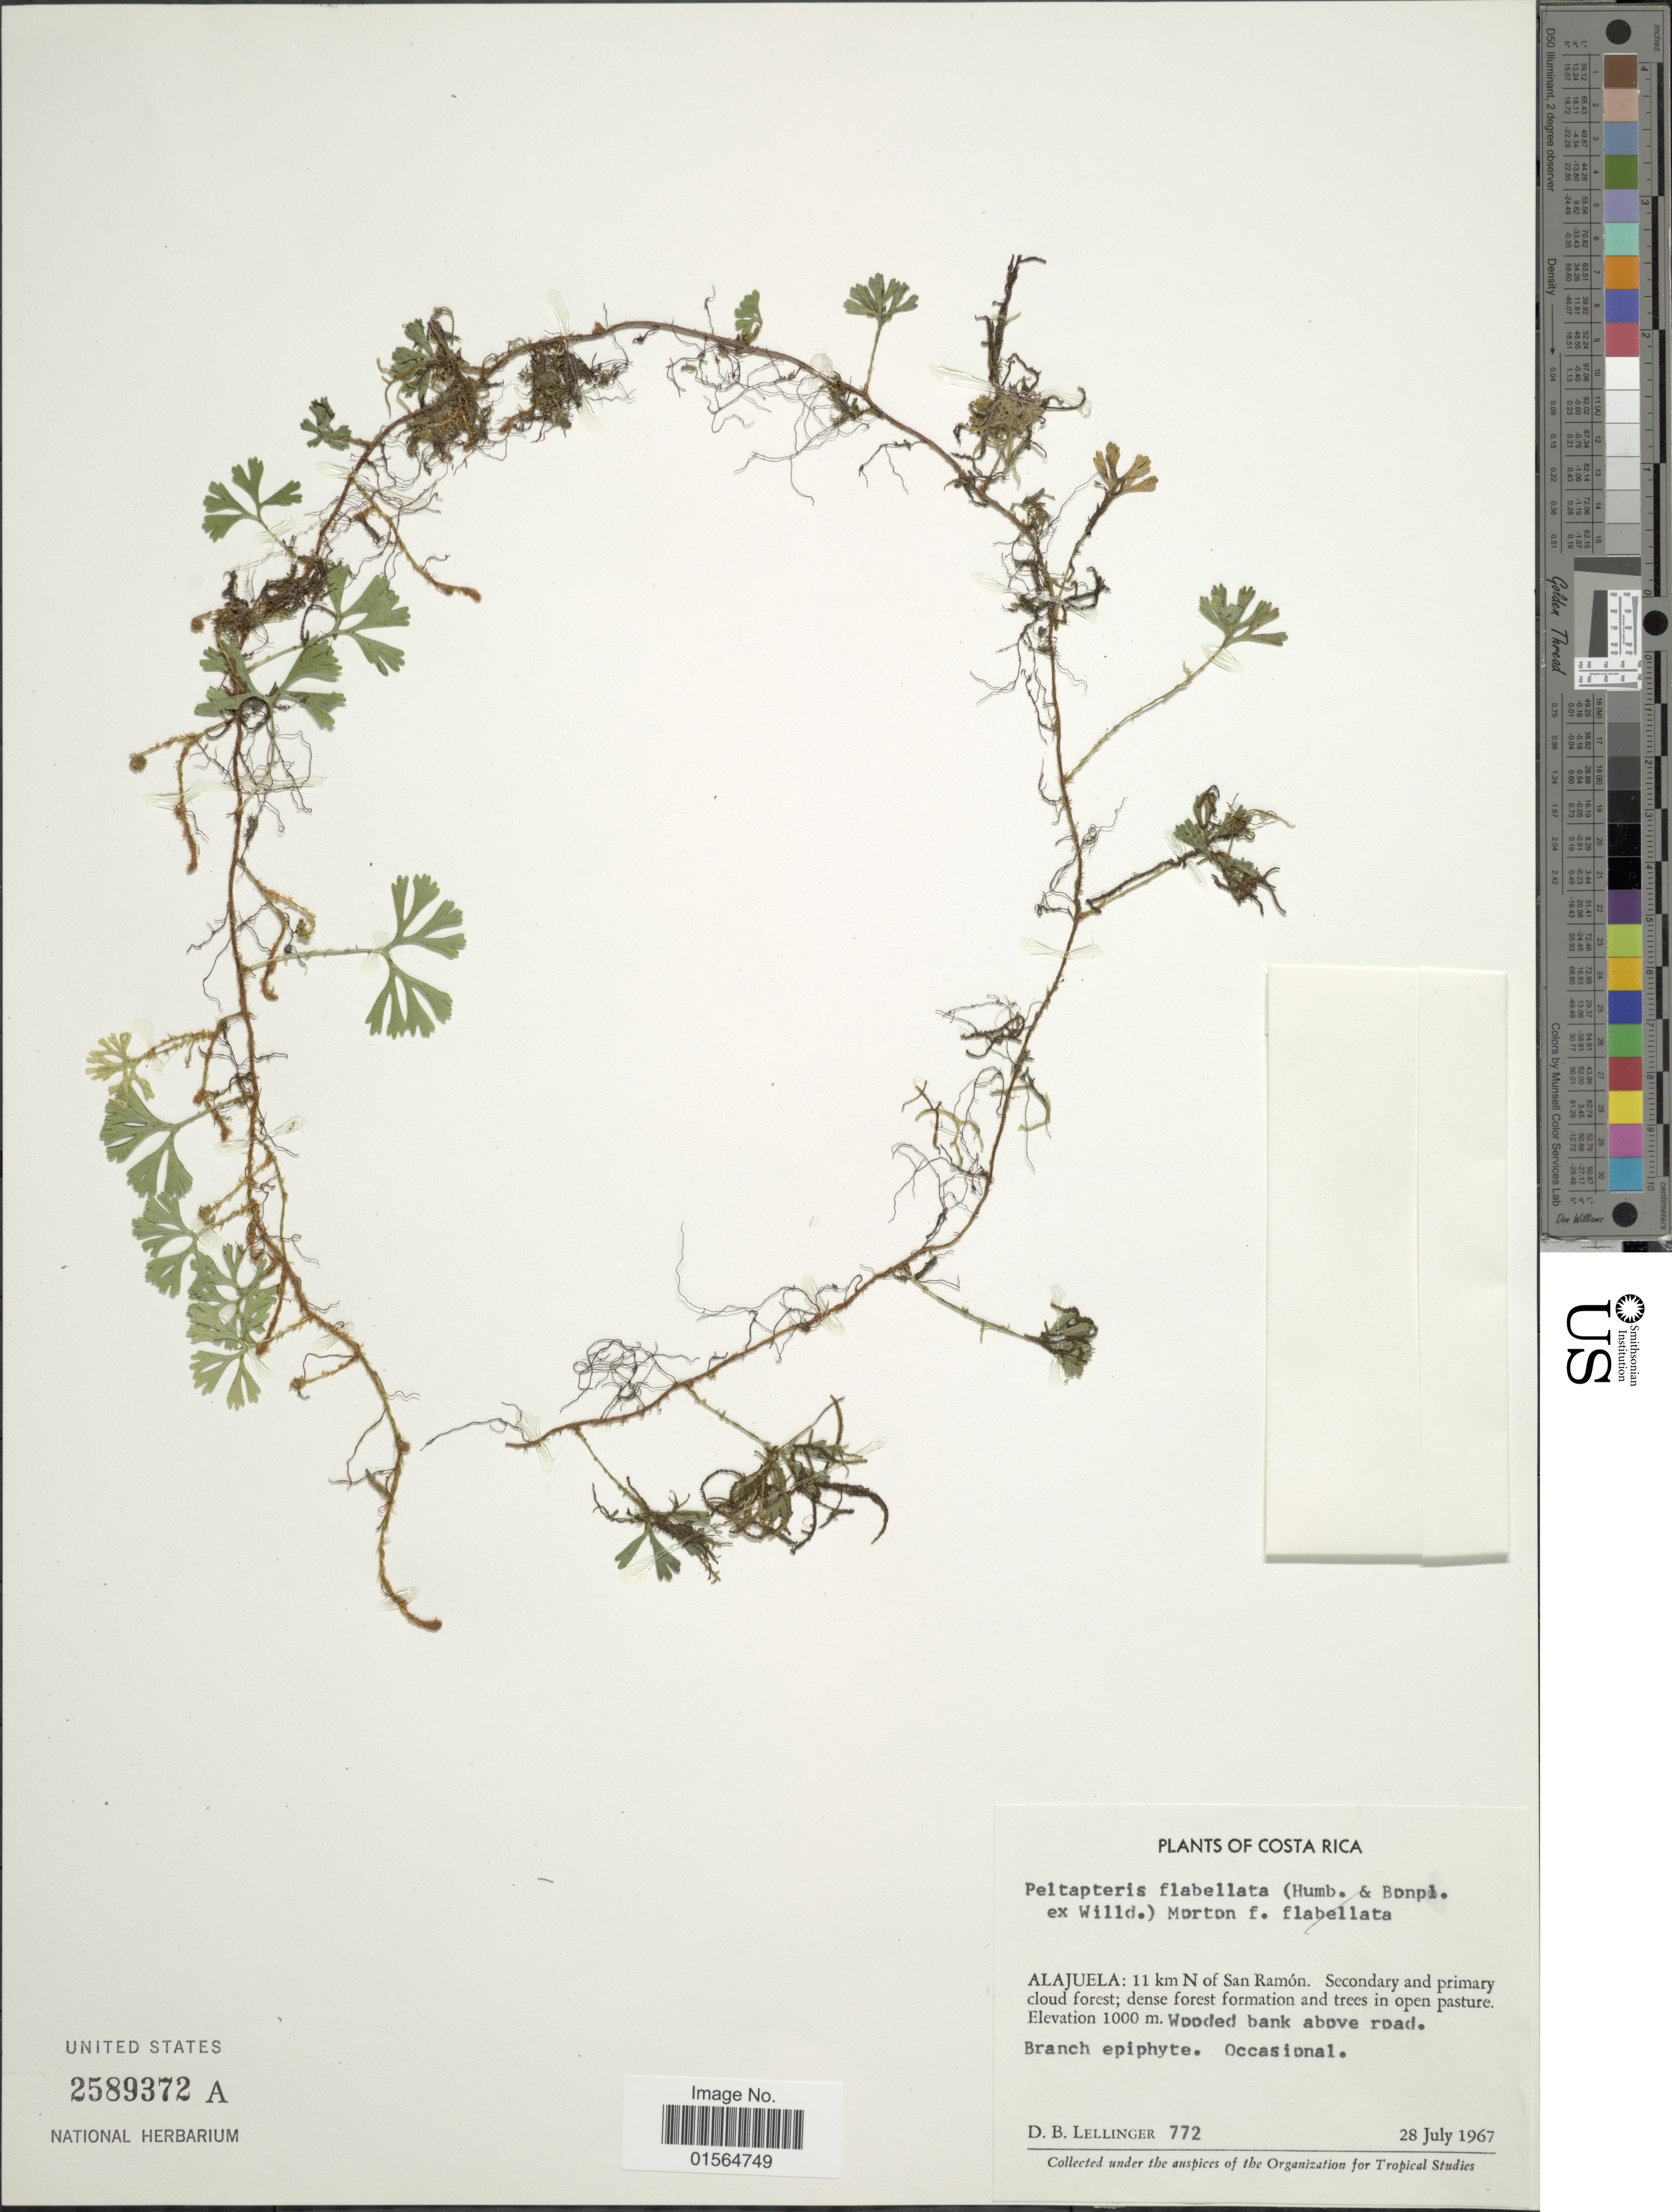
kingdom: Plantae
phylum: Tracheophyta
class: Polypodiopsida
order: Polypodiales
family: Dryopteridaceae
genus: Elaphoglossum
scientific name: Elaphoglossum peltatum f. potentillifolium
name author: (Christ) Mickel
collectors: D. B. Lellinger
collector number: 772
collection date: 1967-07-28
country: Costa Rica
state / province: Alajuela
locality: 11 km N of San Ramon, Secondary and primary cloud forest; dense forest formation and trees in open pasture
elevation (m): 1000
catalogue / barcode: US 2589372A